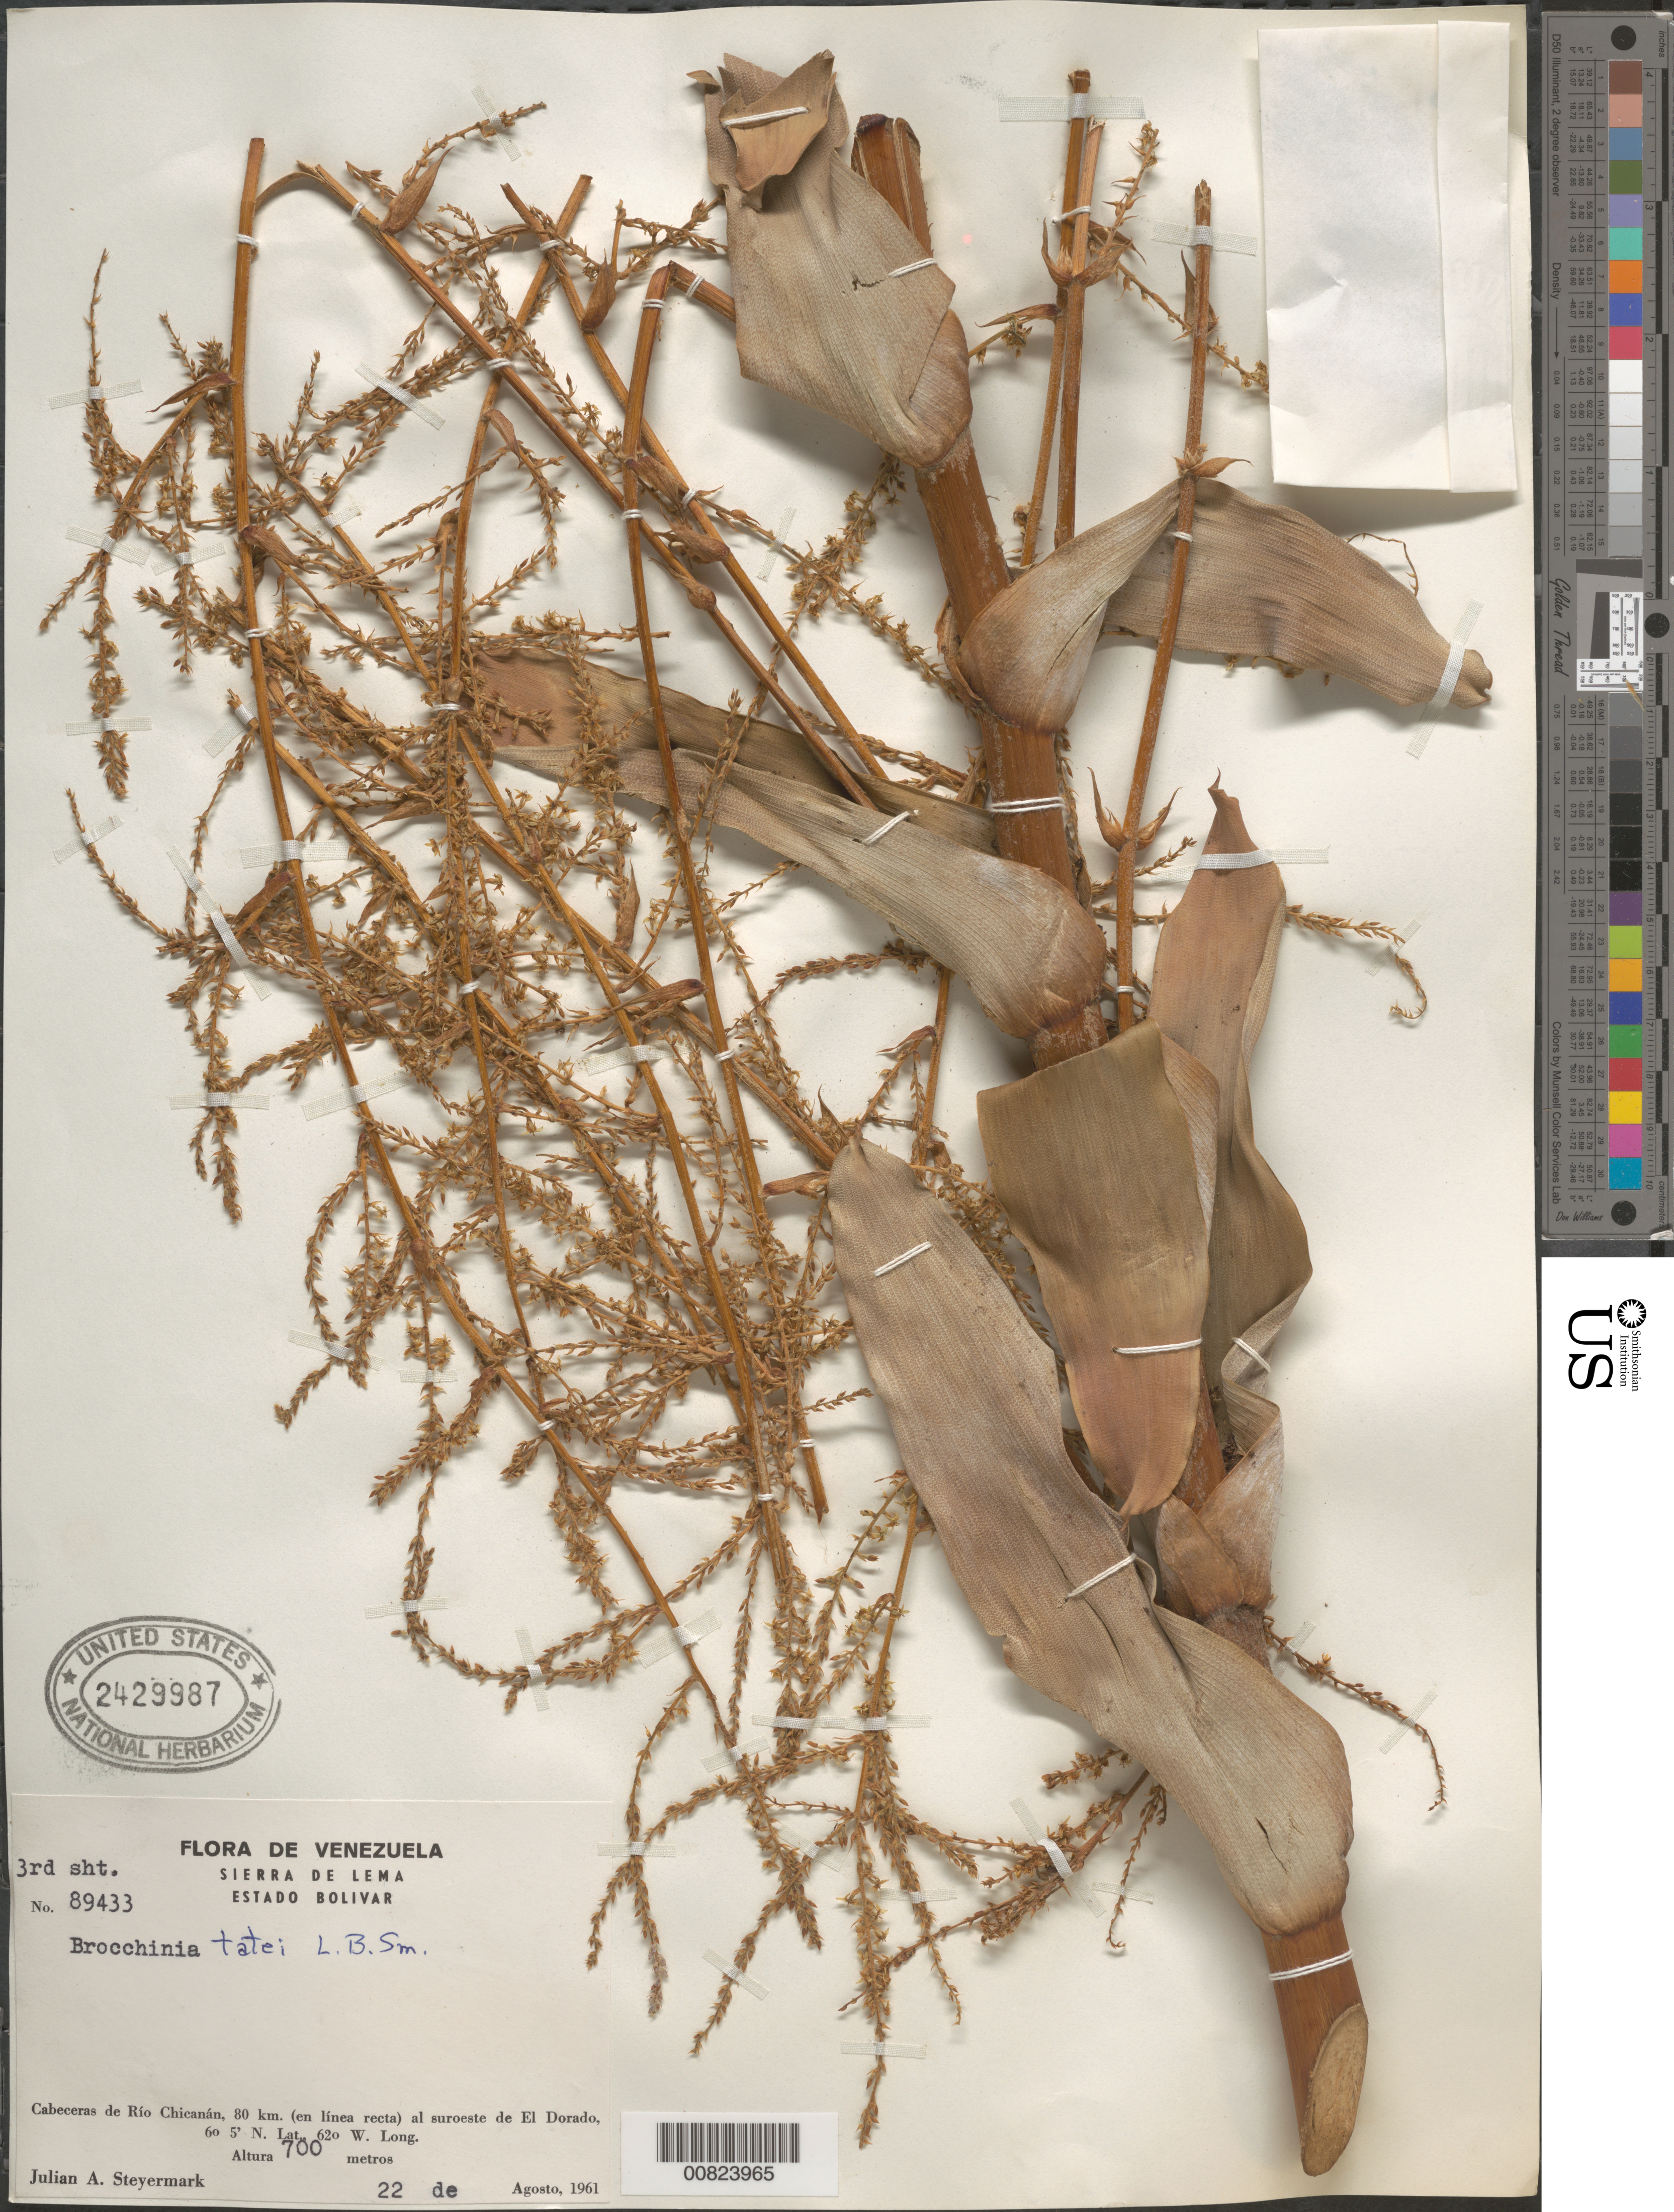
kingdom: Plantae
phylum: Tracheophyta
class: Liliopsida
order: Poales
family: Bromeliaceae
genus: Brocchinia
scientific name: Brocchinia tatei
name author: L.B. Sm.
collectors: J. Steyermark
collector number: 89433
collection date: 1961-08-22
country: Venezuela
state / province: Bolivar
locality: Sierra de Lema. Cabeceras de Río Chicanán, 80 km. (en línea recta) al suroeste de El Dorado.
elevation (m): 700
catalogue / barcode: US 2429987